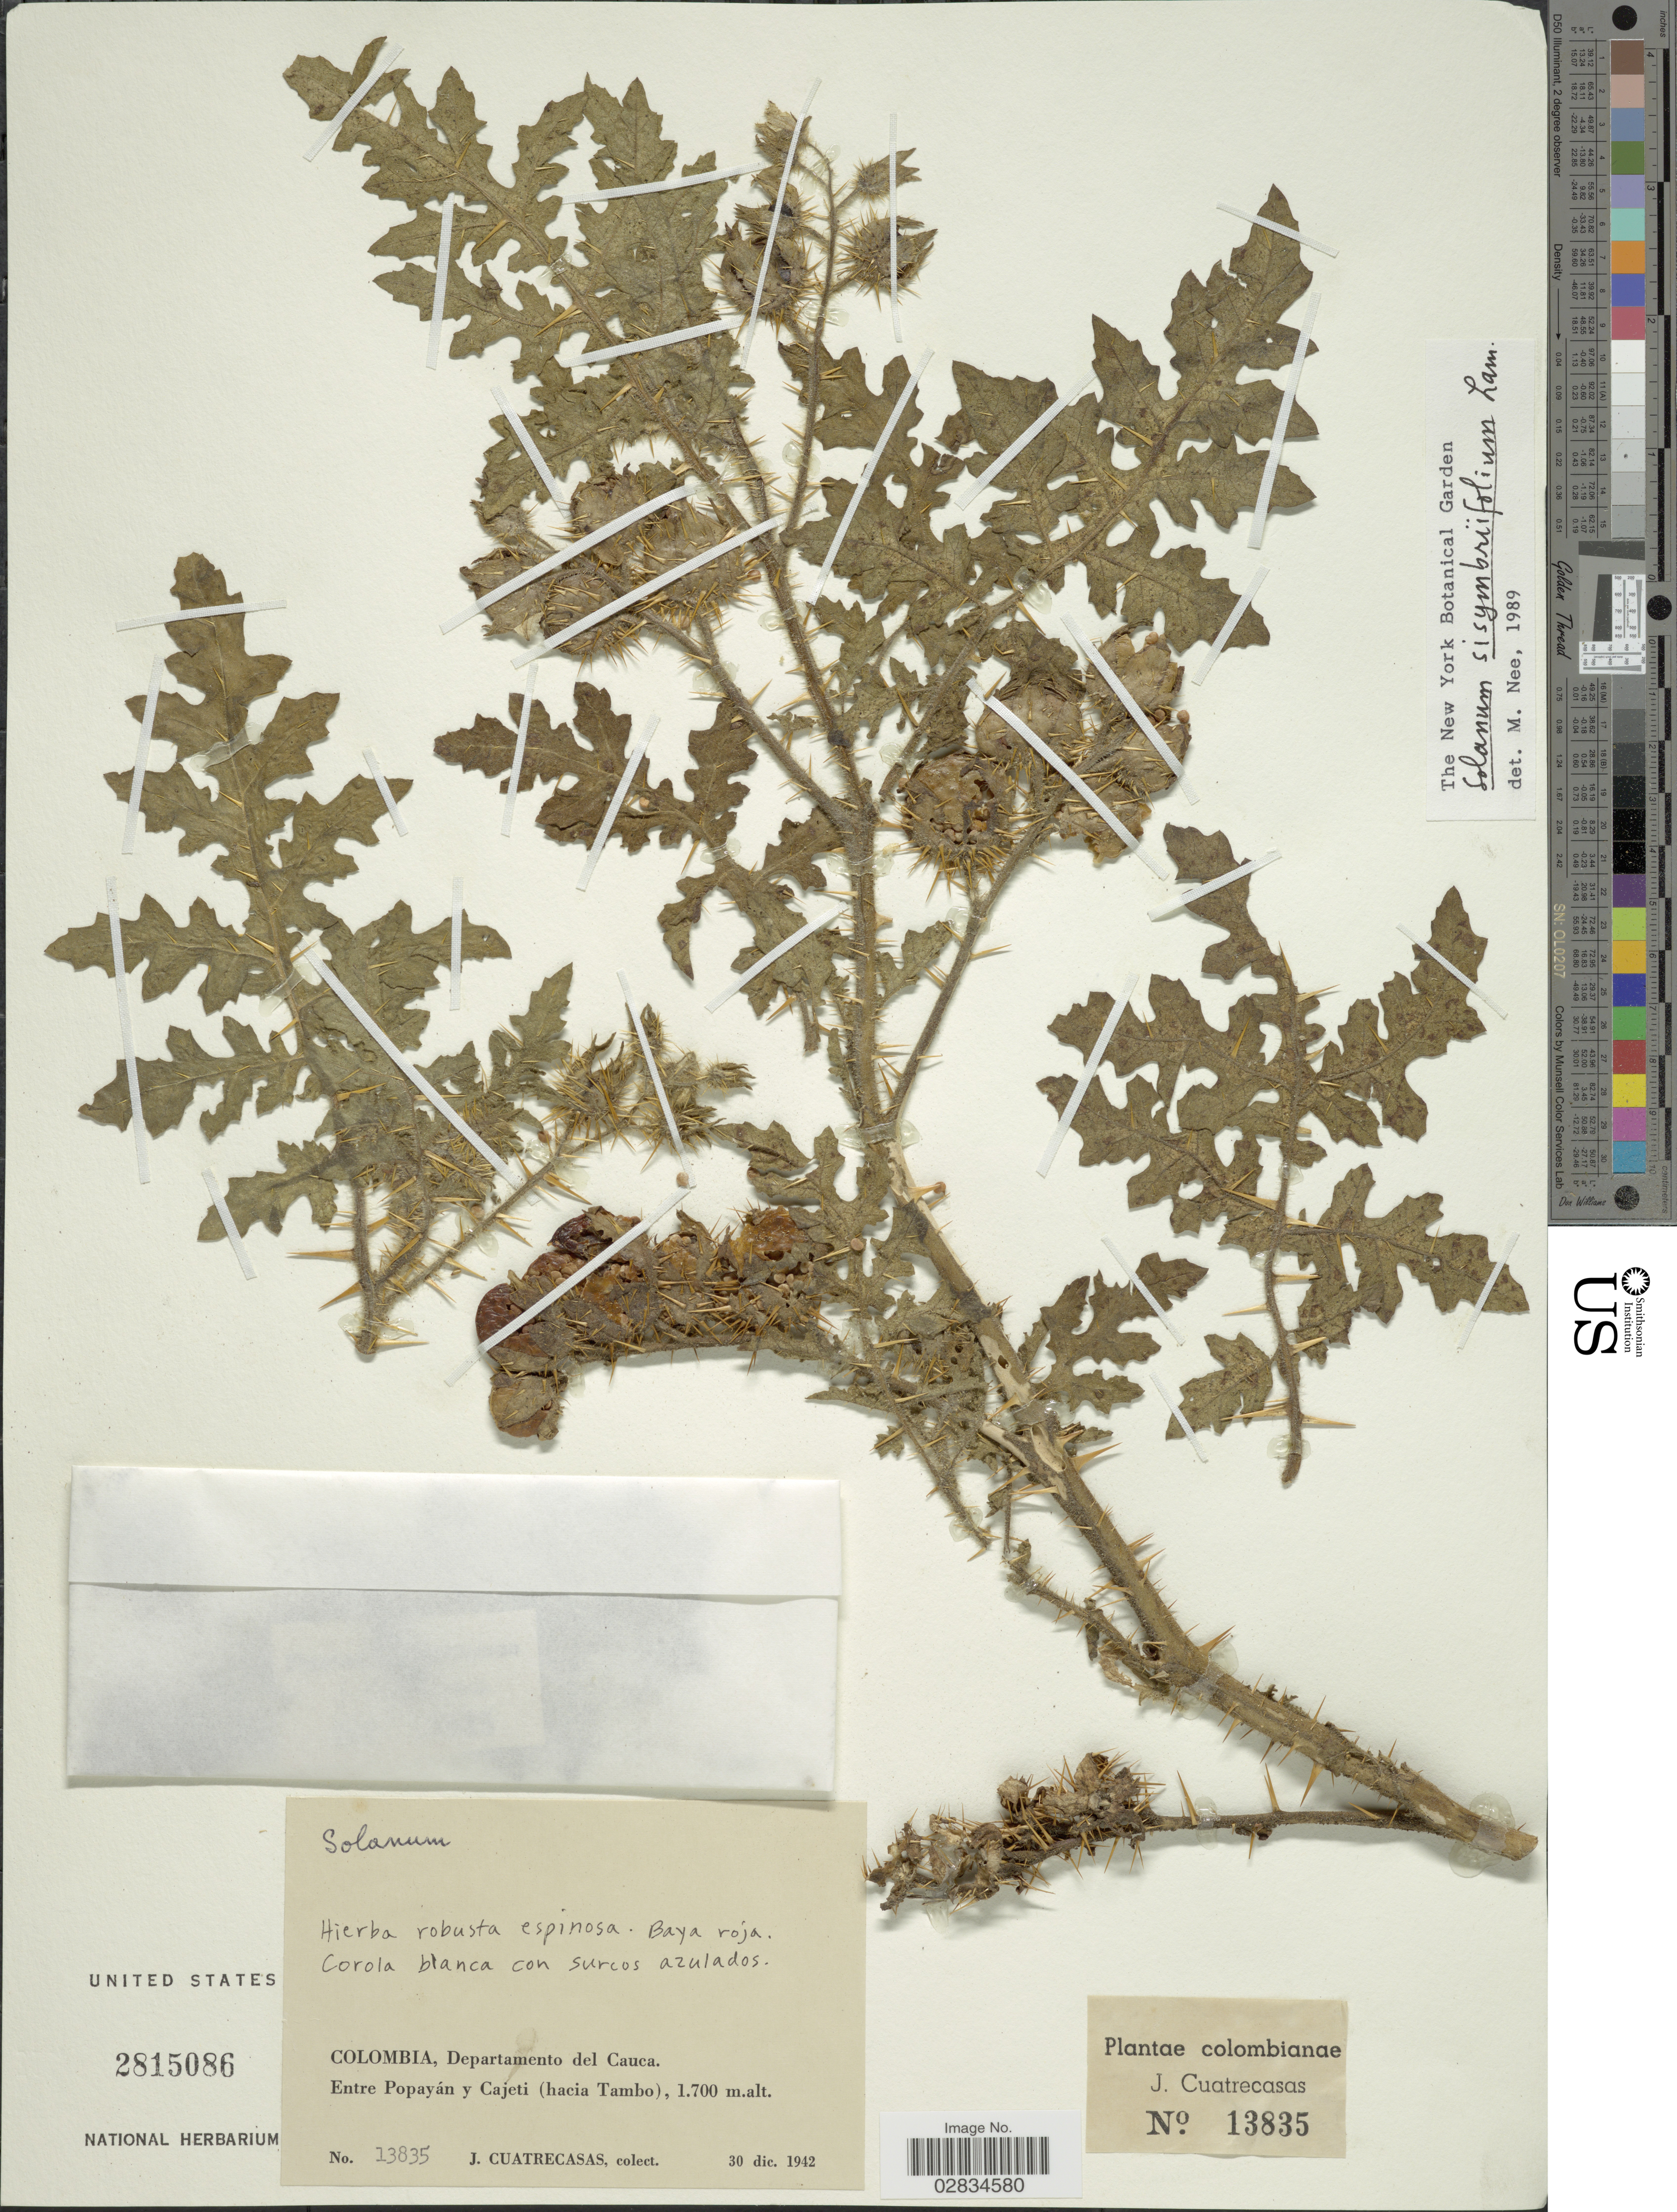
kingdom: Plantae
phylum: Tracheophyta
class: Magnoliopsida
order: Solanales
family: Solanaceae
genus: Solanum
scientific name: Solanum sisymbriifolium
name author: Lam.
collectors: J. Cuatrecasas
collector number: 13835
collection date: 1942-12-30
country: Colombia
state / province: Cauca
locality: Departamento del Cauca. Entre Popayán y Cajeti (hacia Tambo).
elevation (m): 1700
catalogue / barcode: US 2815086